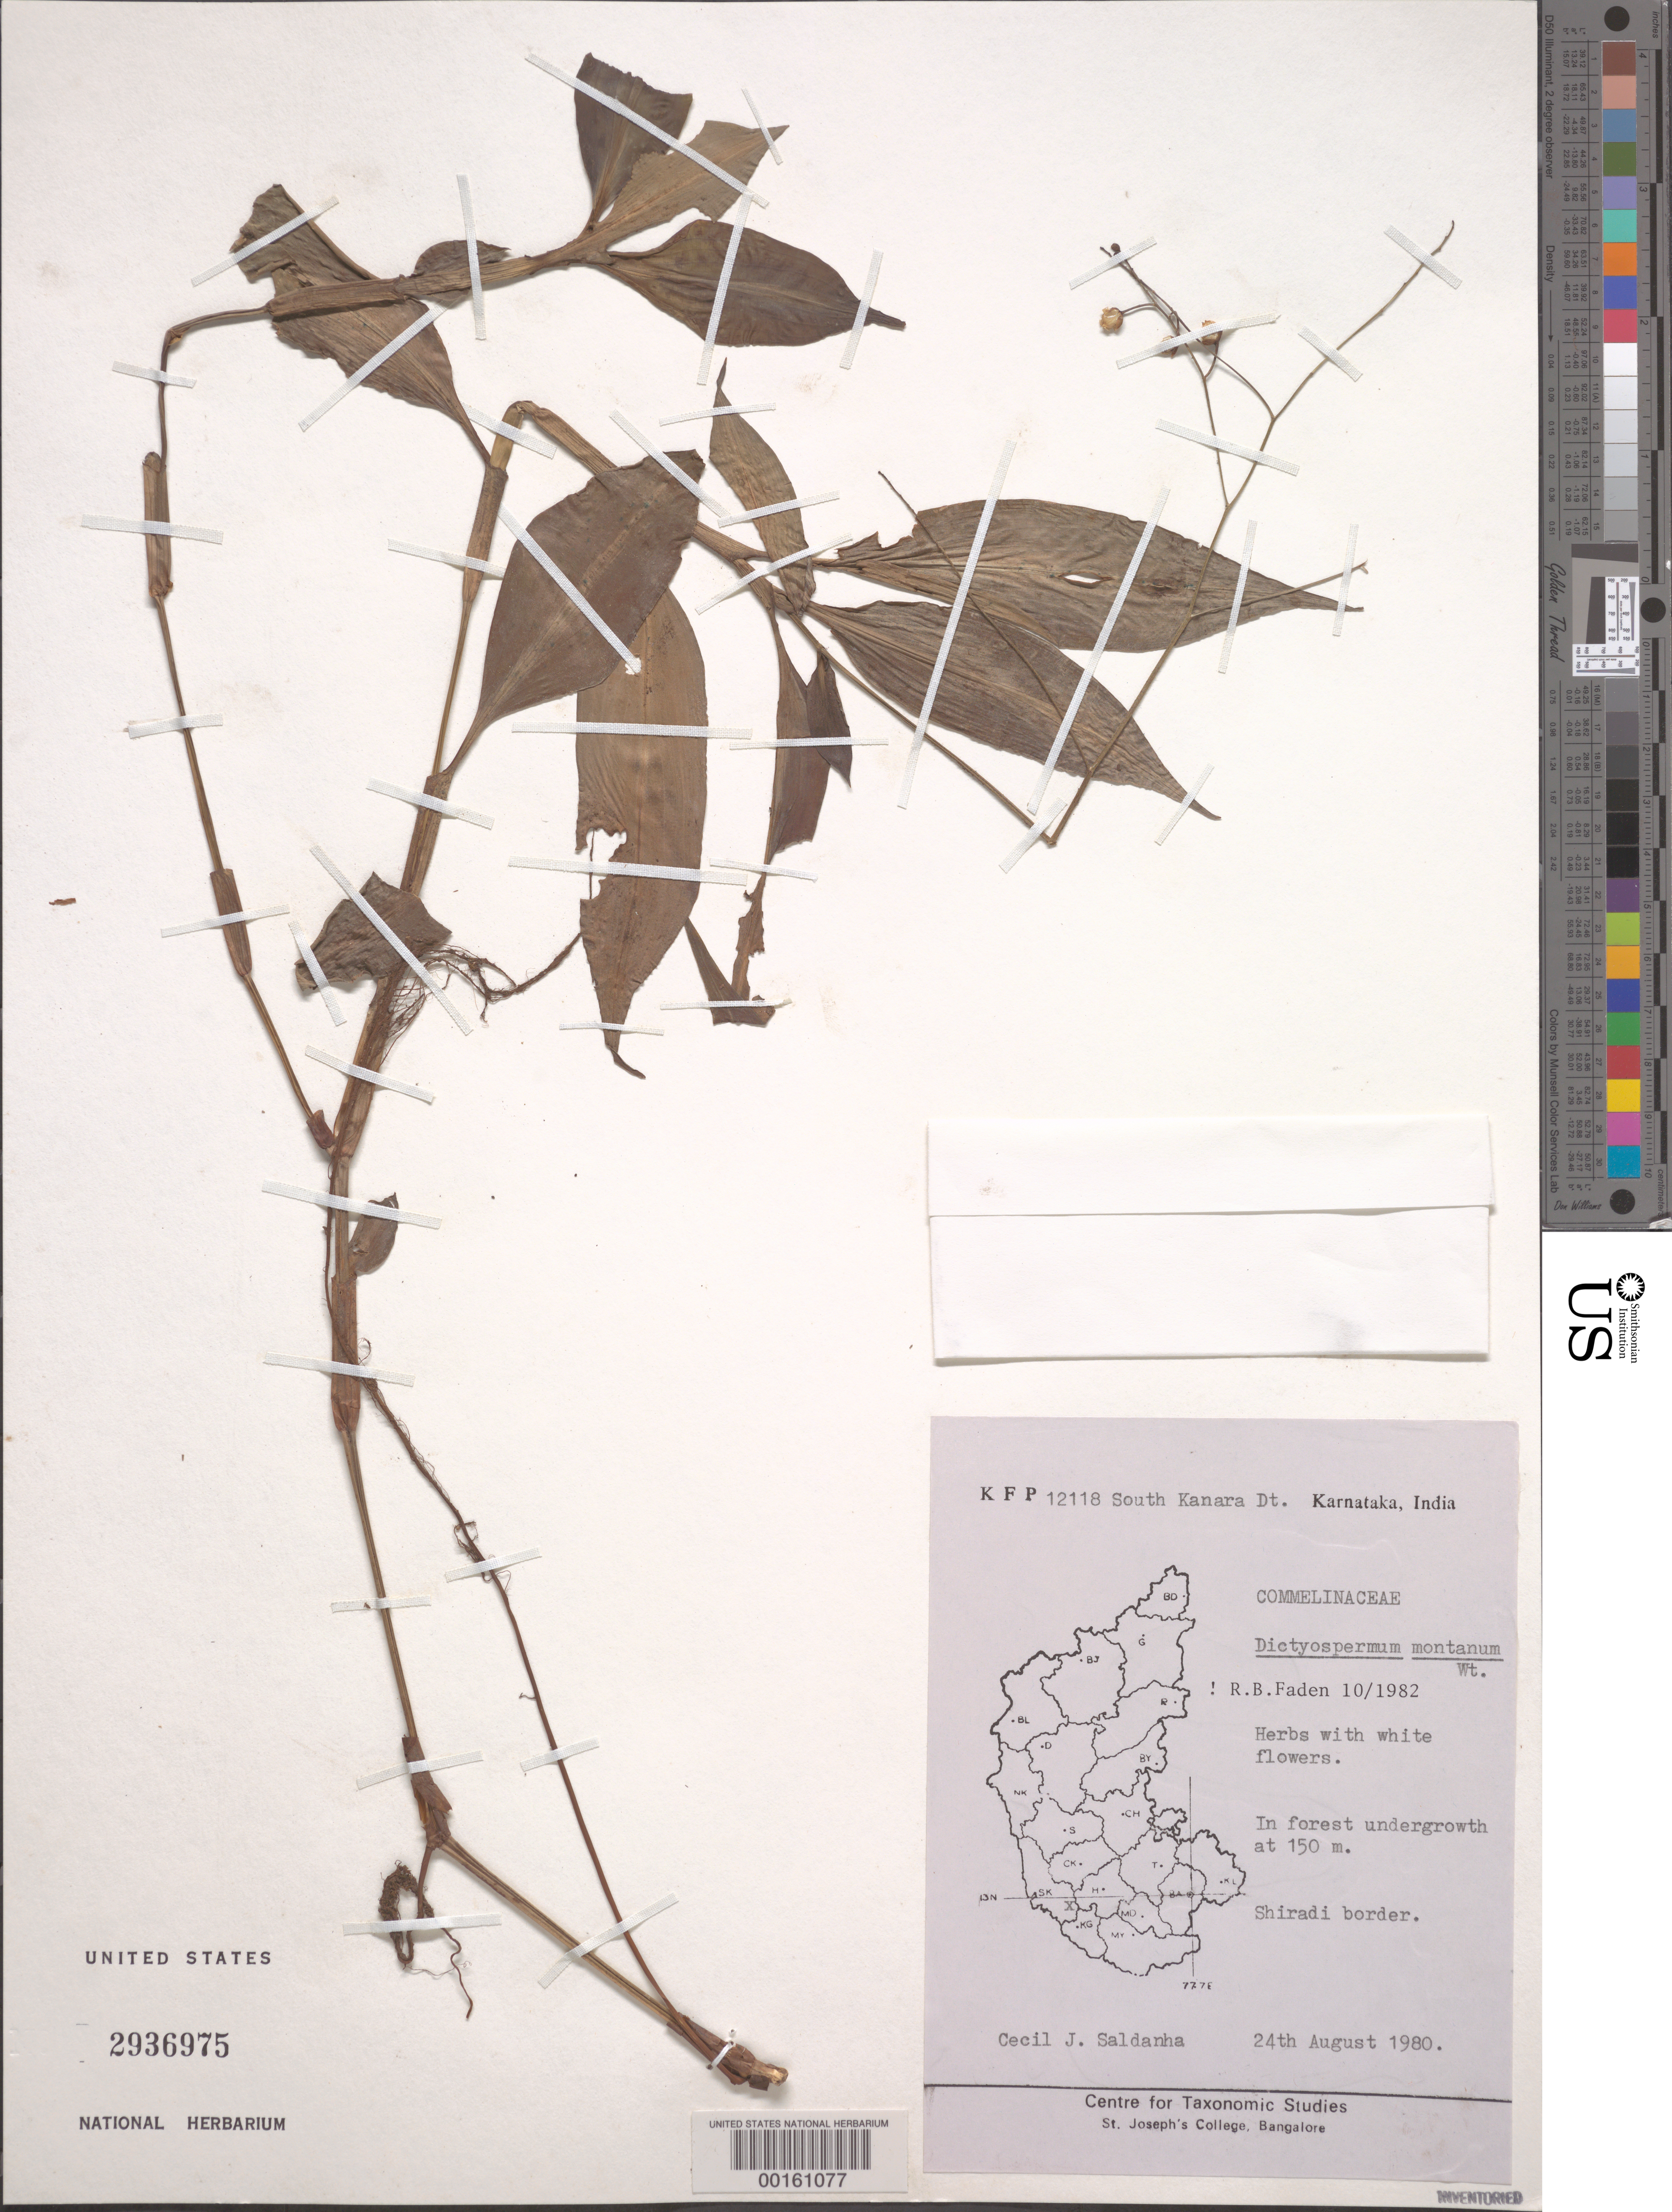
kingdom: Plantae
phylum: Tracheophyta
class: Liliopsida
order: Commelinales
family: Commelinaceae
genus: Dictyospermum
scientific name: Dictyospermum montanum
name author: Wight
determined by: Faden, Robert B., (US), Smithsonian Institution - National Museum of Natural History (UNITED STATES)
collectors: C. J. Saldanha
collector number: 12118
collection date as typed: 24 Aug 1980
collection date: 1980-08-24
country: India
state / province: Karnataka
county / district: Dakshina Kannada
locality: South kanara district, shiradi border, mysore state. [mysore state = karnataka; south kanara = dakshina kannada.]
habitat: Forest undergrowth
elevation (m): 150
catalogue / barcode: US 2936975